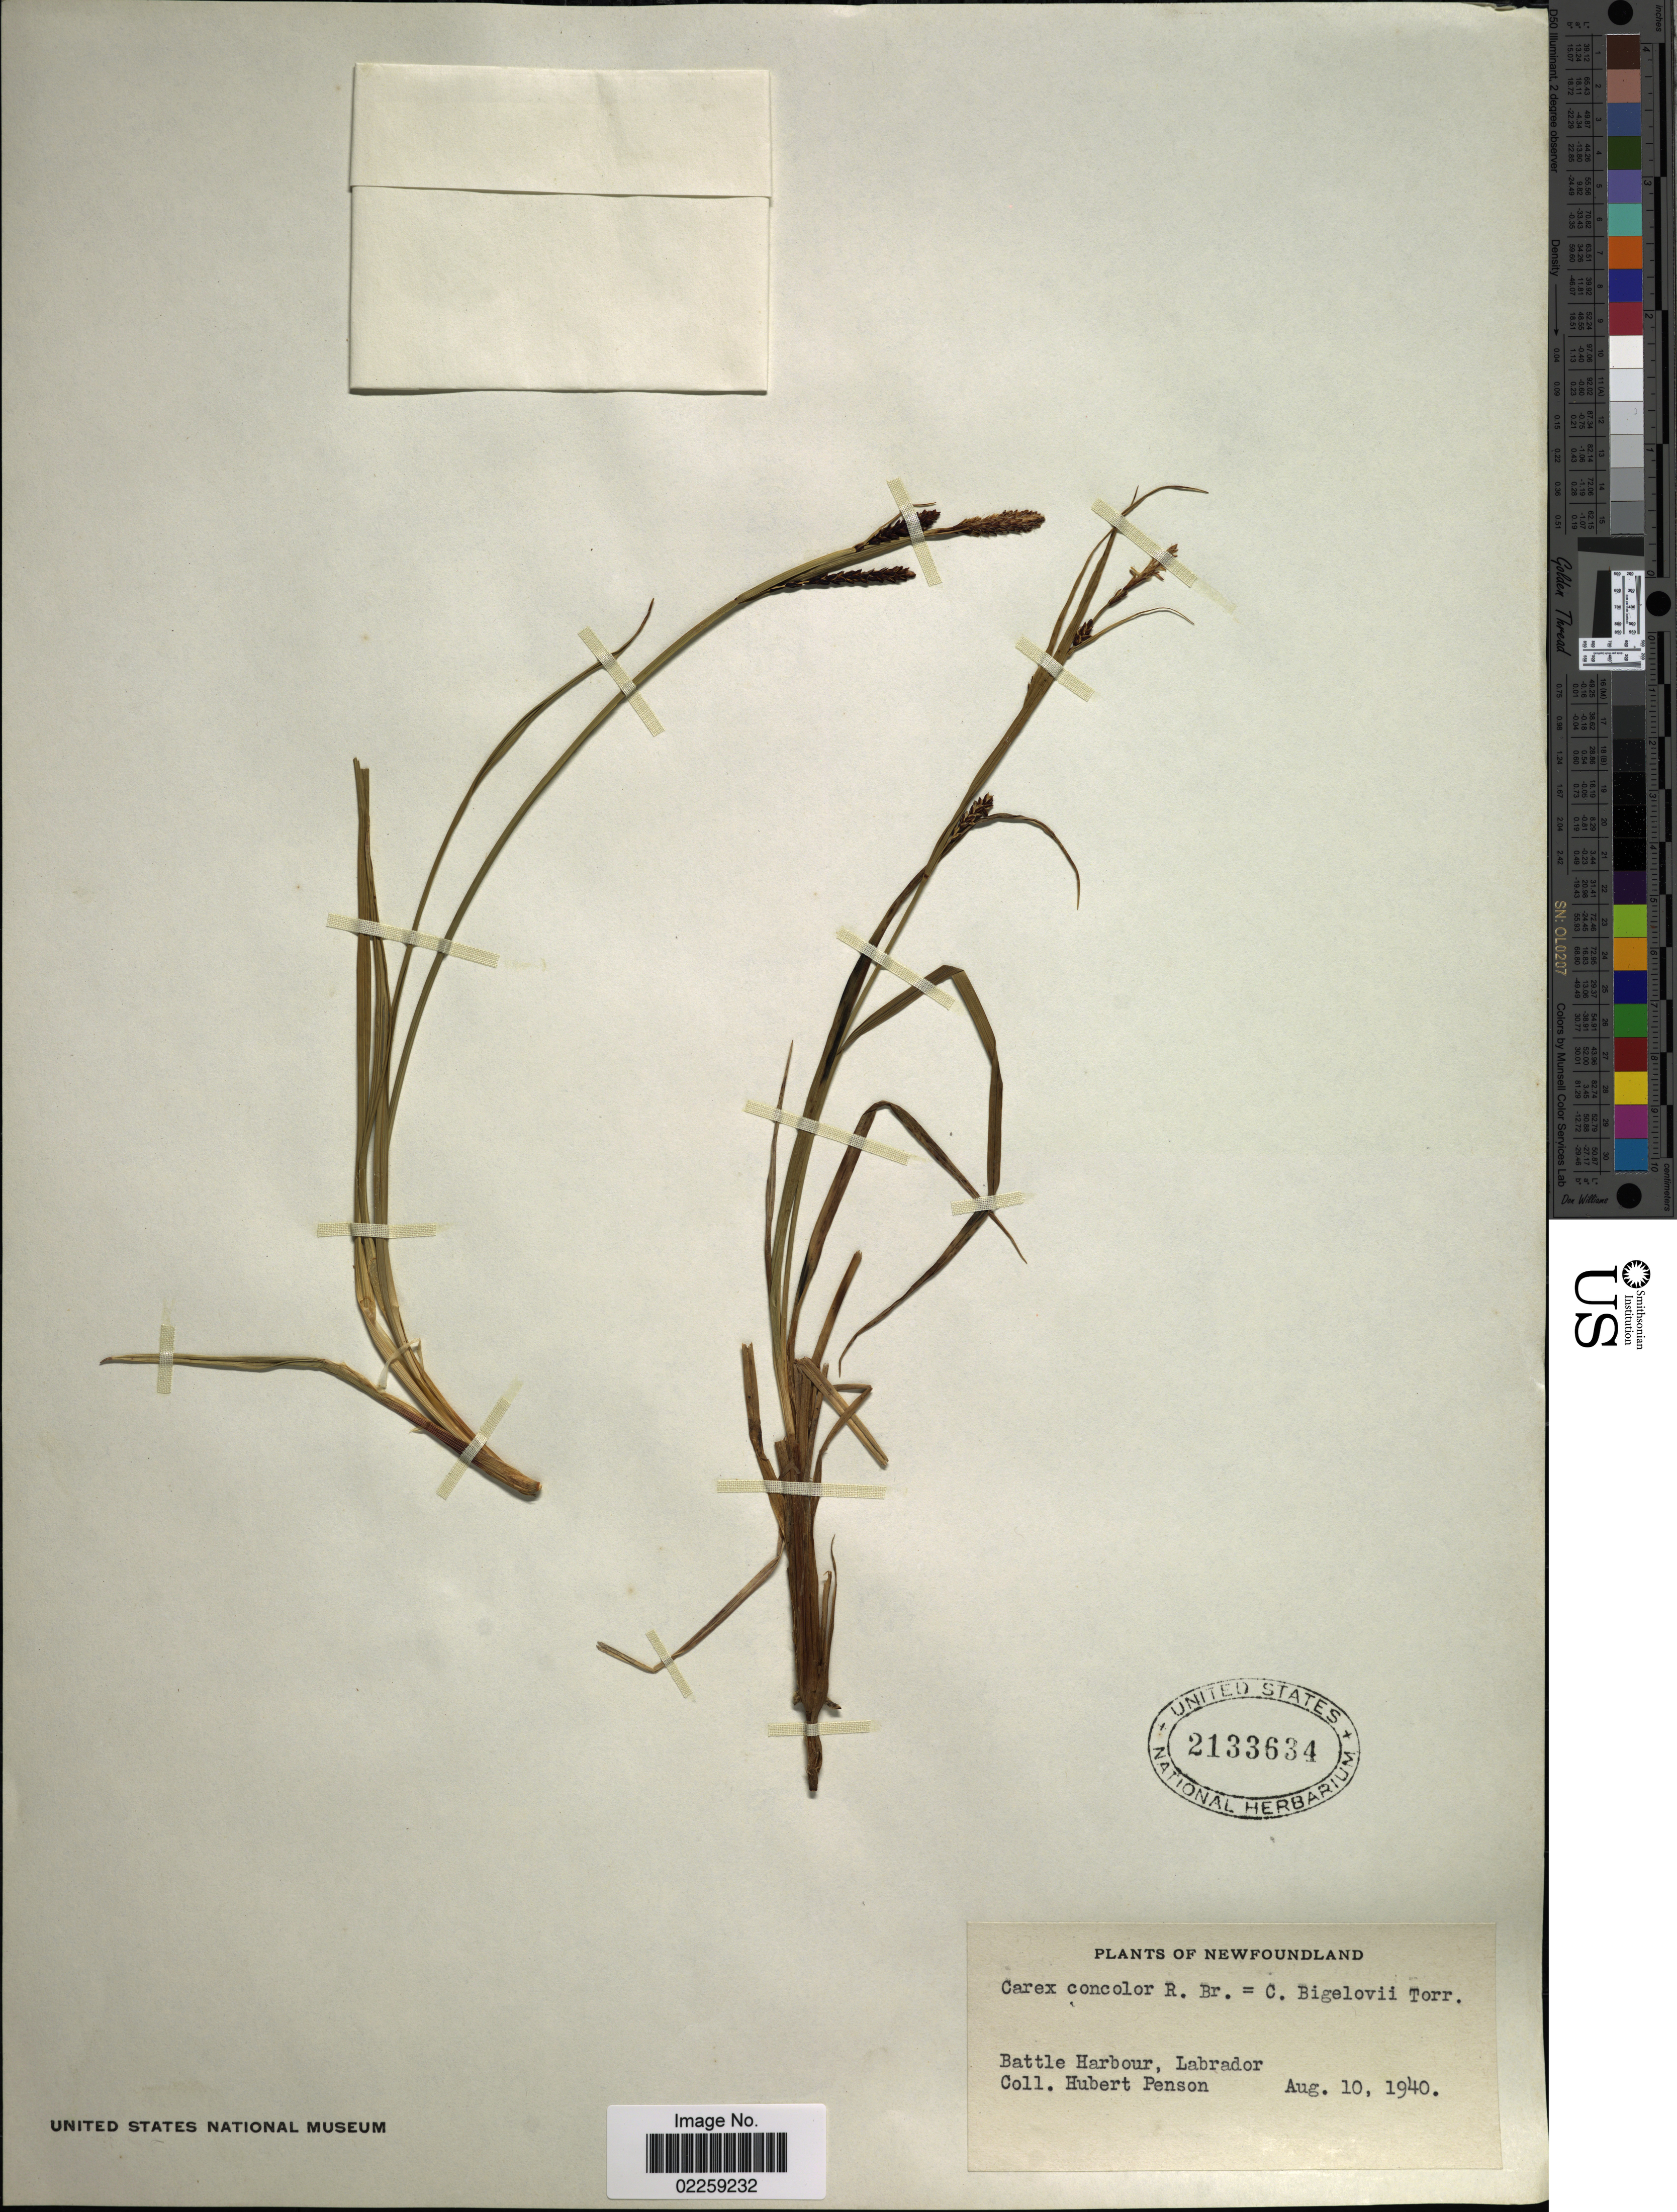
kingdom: Plantae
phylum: Tracheophyta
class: Liliopsida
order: Poales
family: Cyperaceae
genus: Carex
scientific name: Carex bigelowii subsp. bigelowii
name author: Torr. ex Schwein.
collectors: H. Penson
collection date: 1940-08-10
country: Canada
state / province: Newfoundland and Labrador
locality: Battle Harbour, Labrador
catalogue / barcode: US 2133634